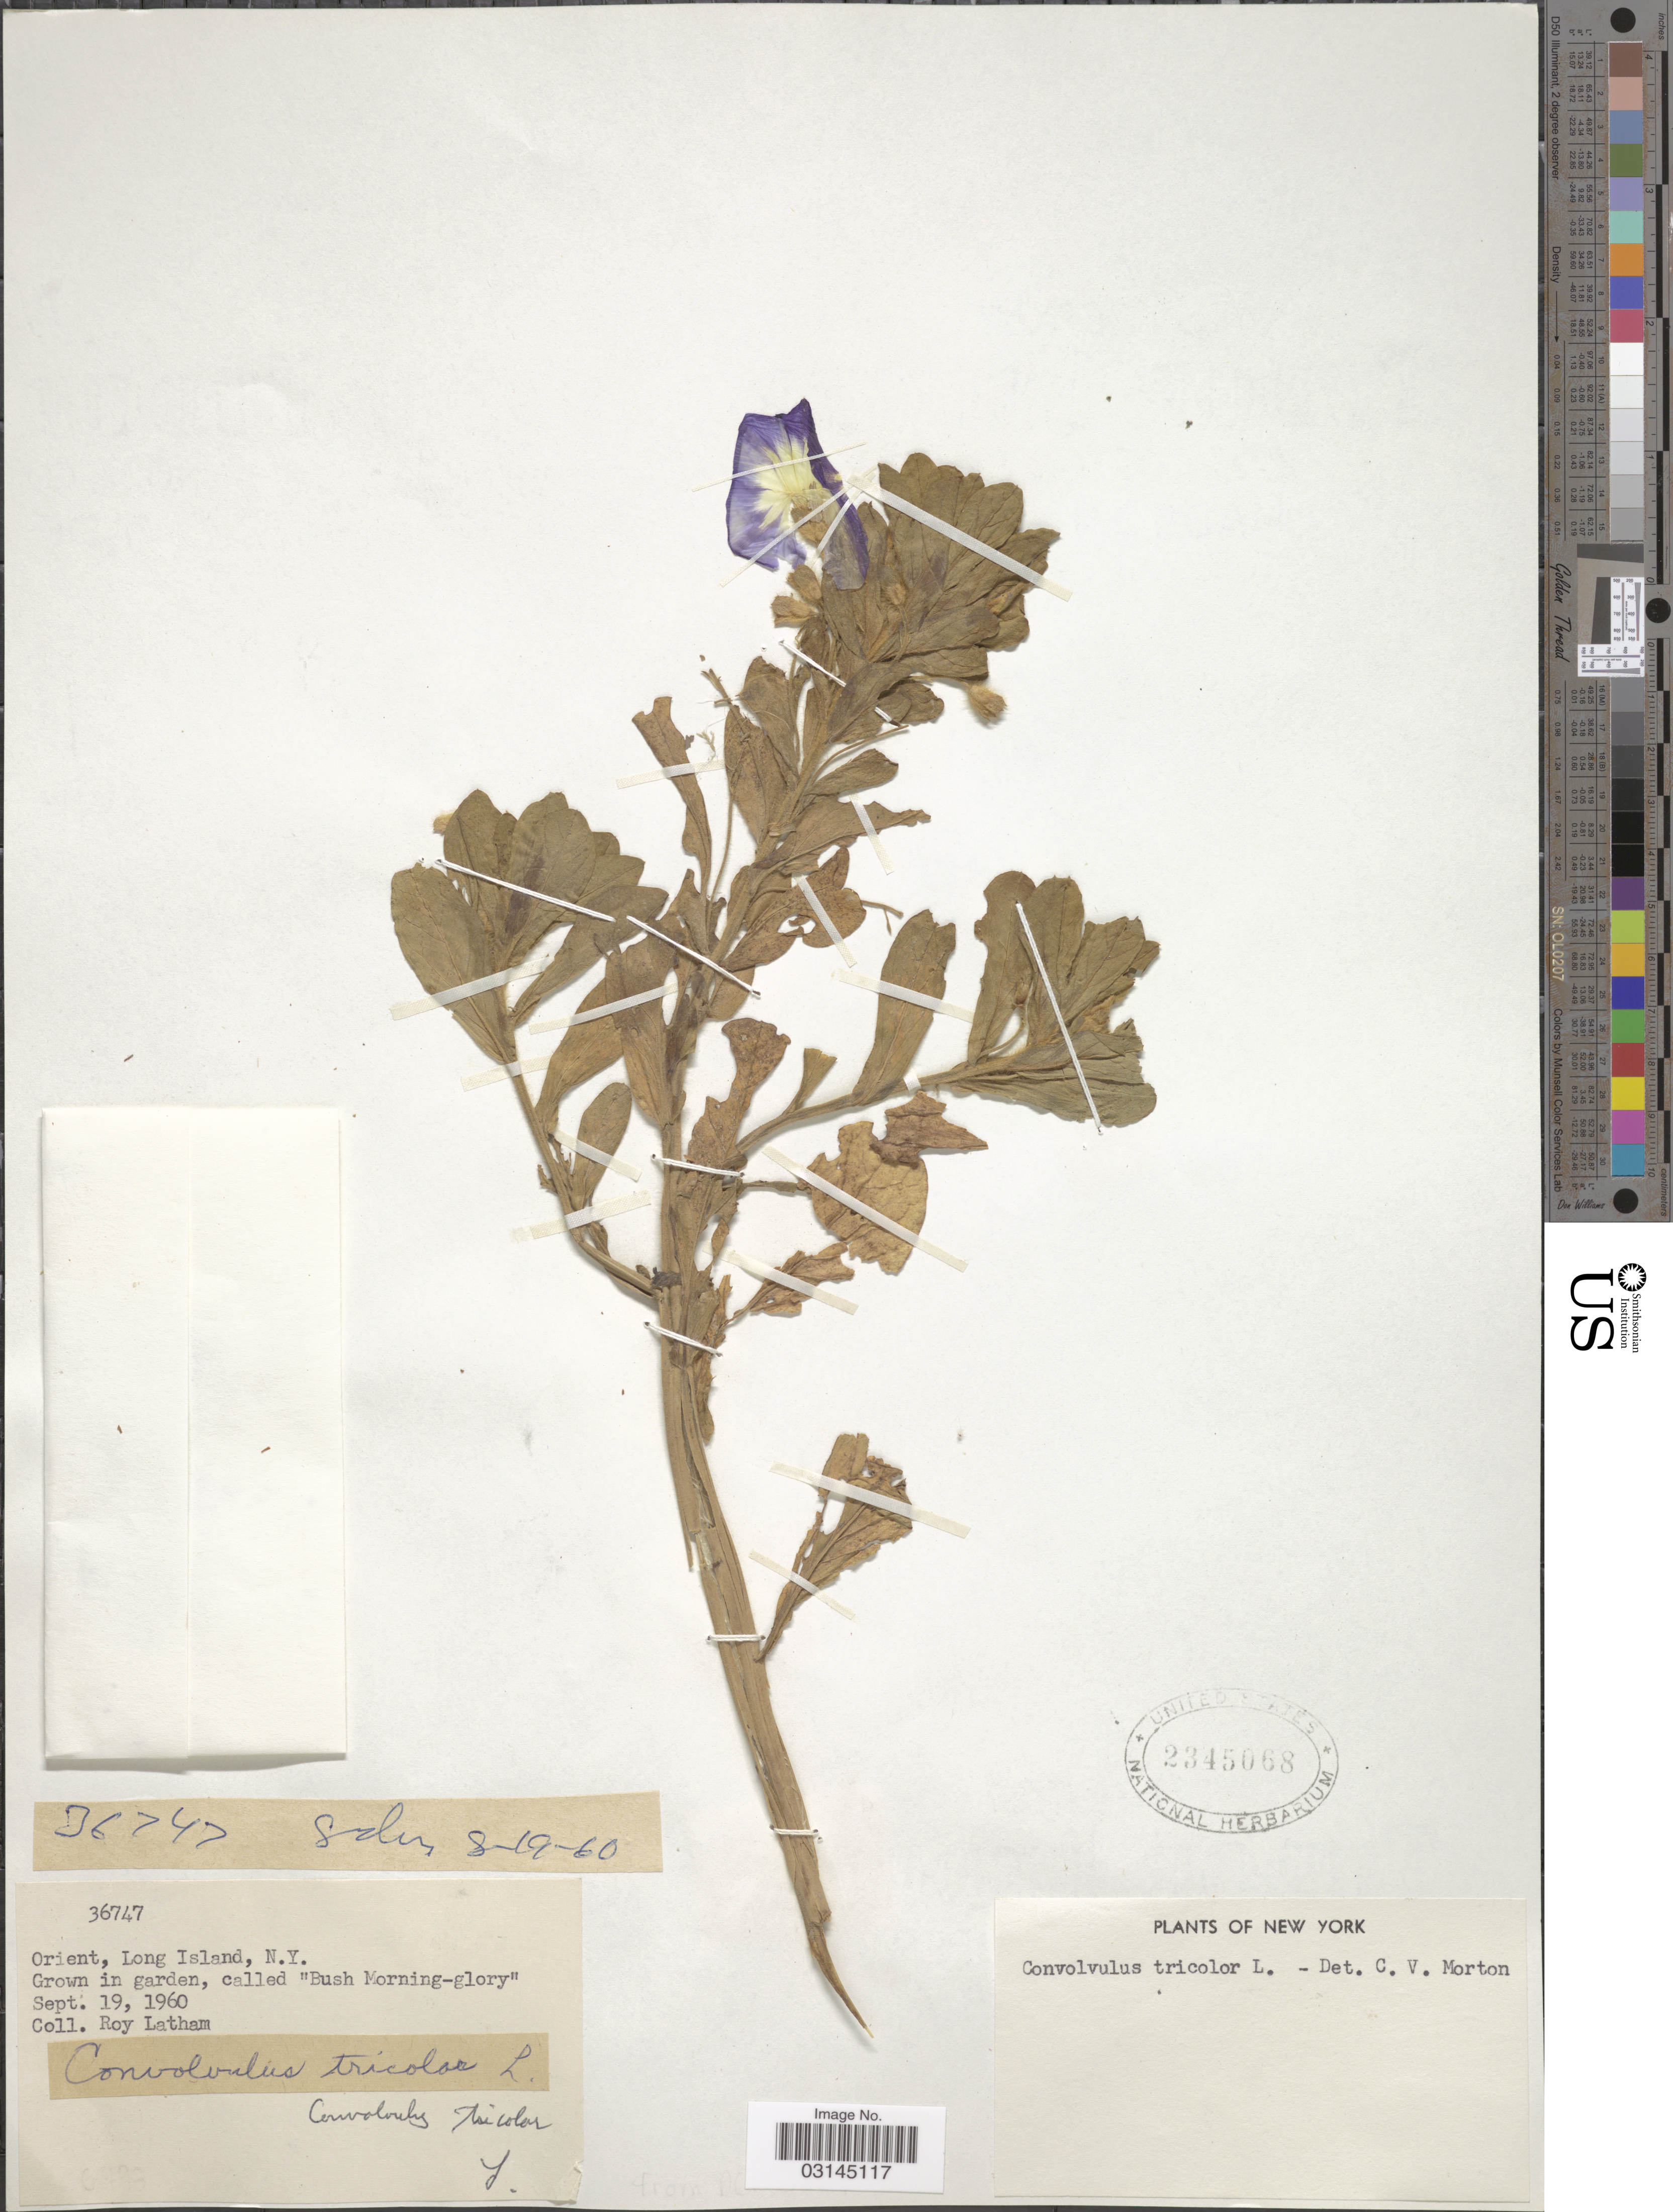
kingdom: Plantae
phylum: Tracheophyta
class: Magnoliopsida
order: Solanales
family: Convolvulaceae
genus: Convolvulus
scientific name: Convolvulus tricolor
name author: L.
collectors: R. Latham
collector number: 36747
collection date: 1960-09-19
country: United States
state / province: New York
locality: Orient, Long Island, N. Y. Grown in garden.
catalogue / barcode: US 2345068